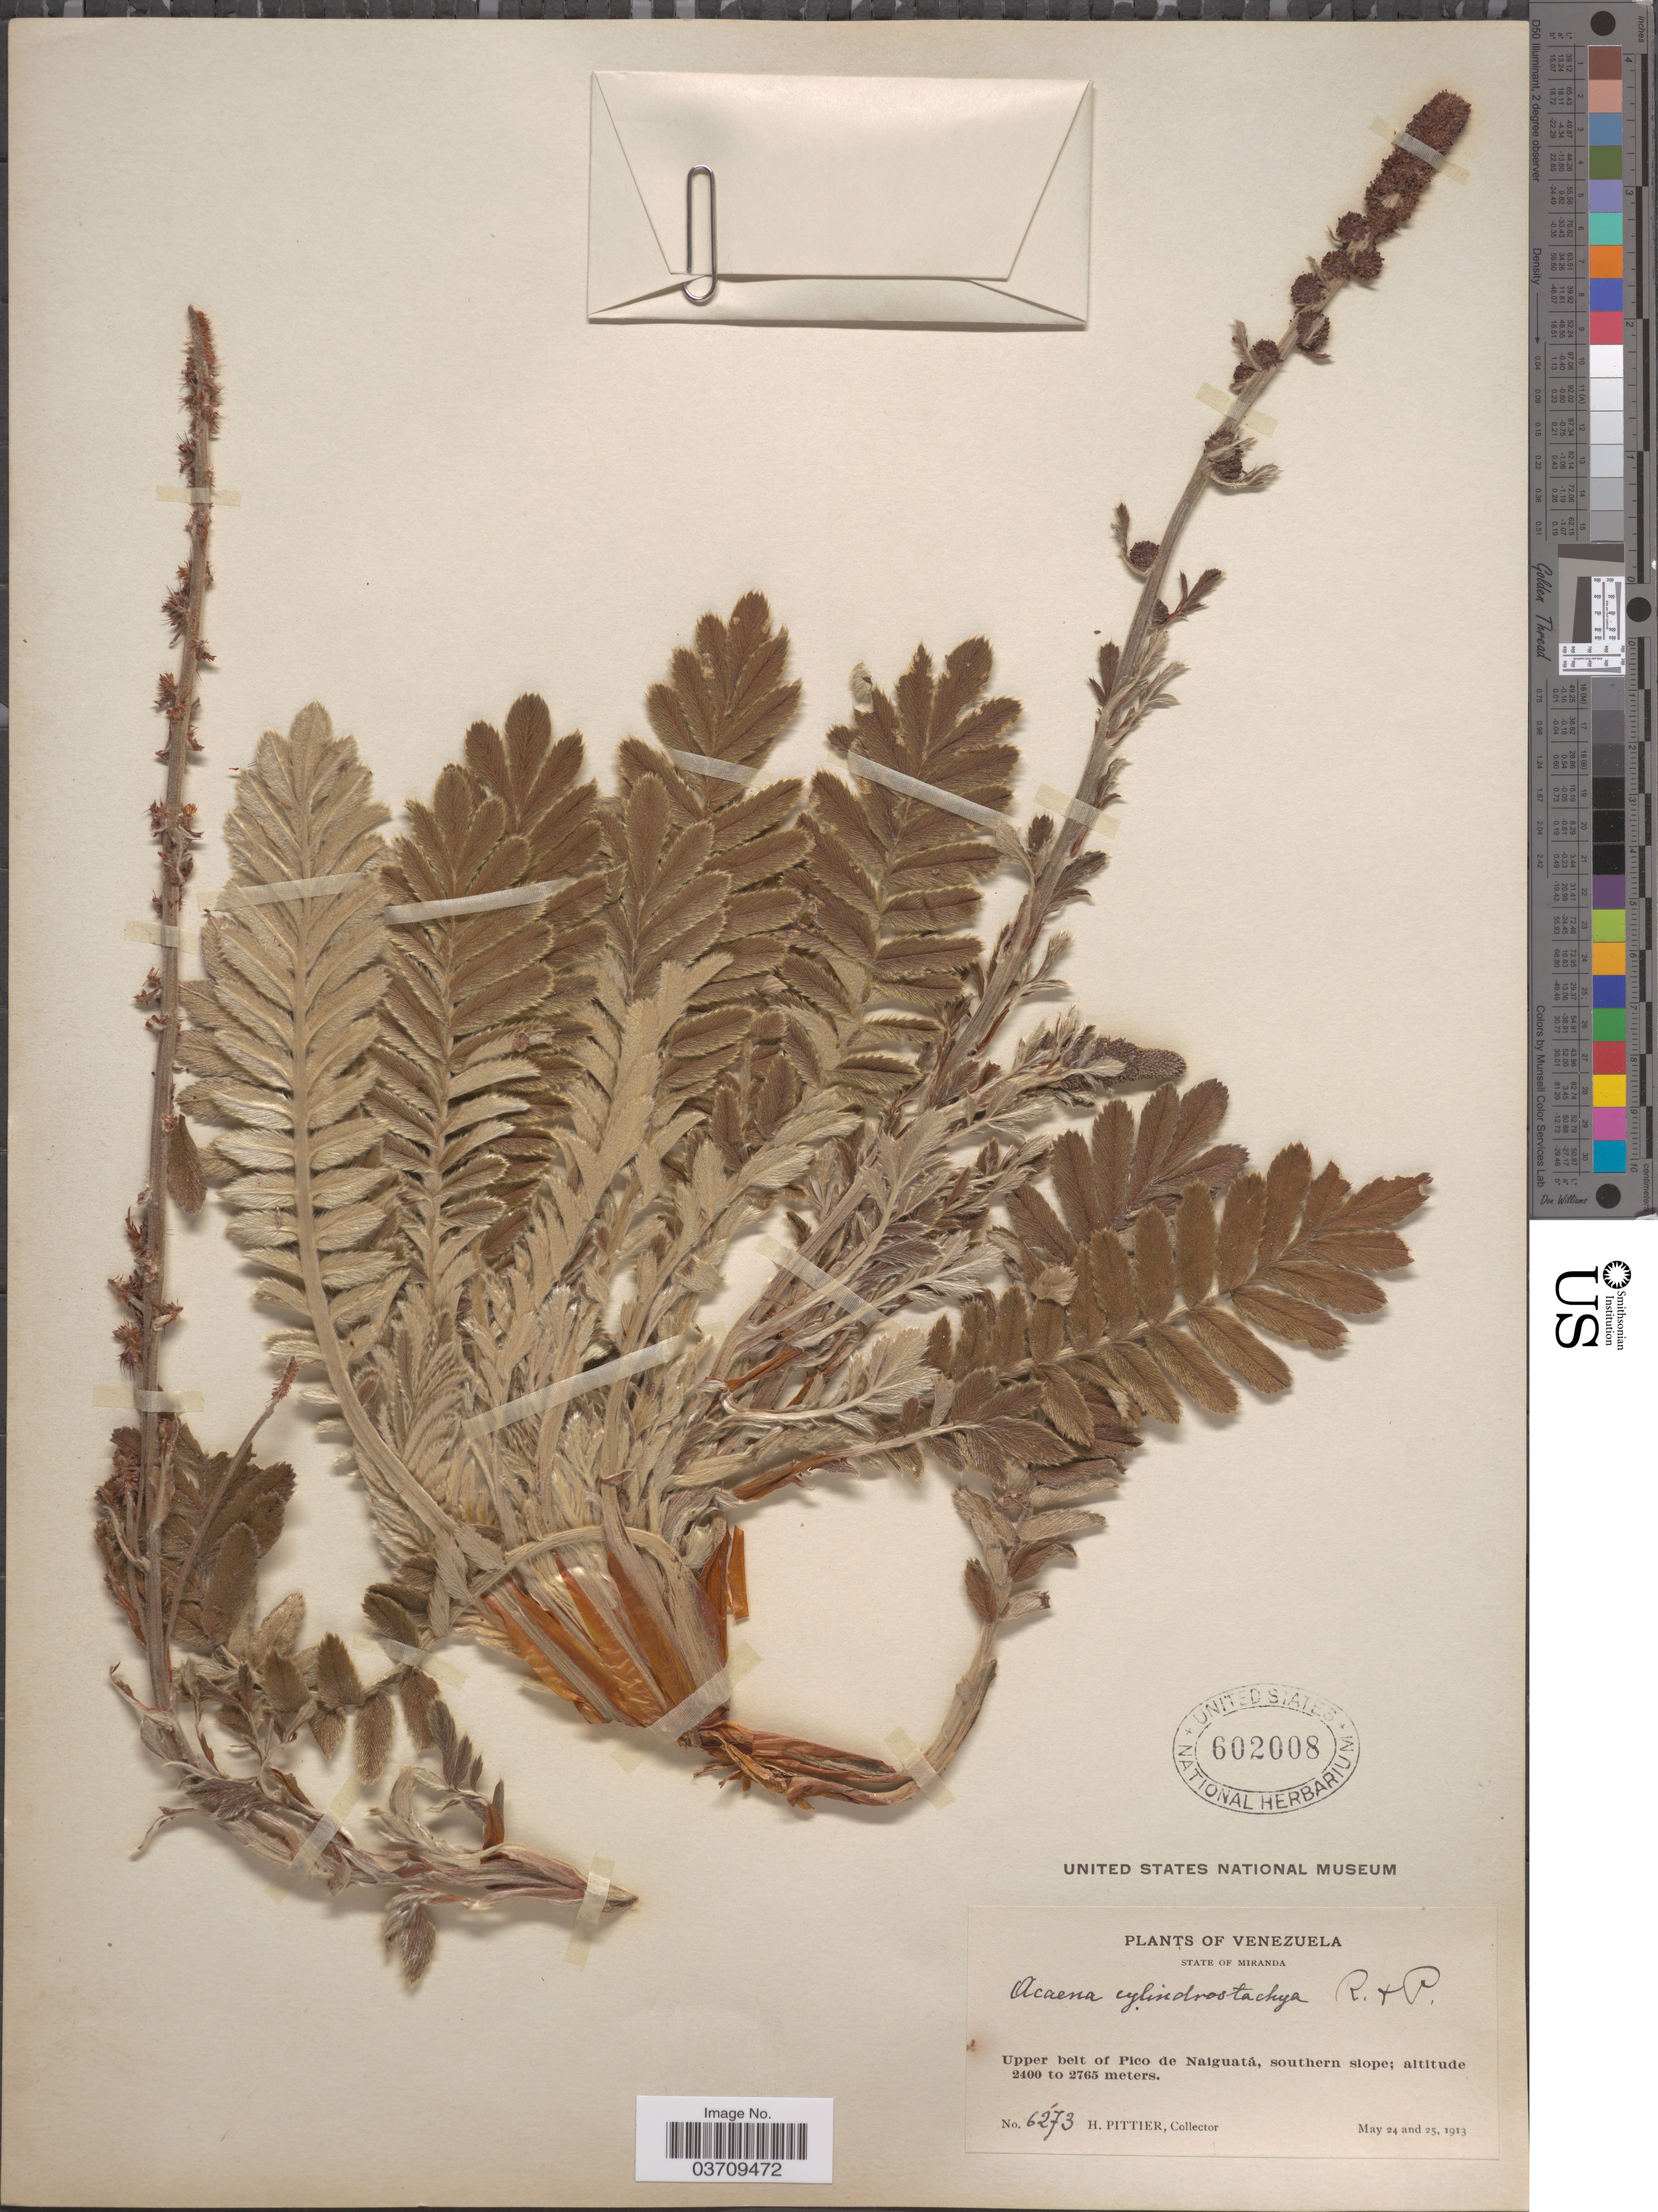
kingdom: Plantae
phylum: Tracheophyta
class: Magnoliopsida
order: Rosales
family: Rosaceae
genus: Acaena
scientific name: Acaena cylindristachya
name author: Ruiz & Pav.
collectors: H. F. Pittier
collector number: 6273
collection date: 1913-05-24/1913-05-25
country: Venezuela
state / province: Miranda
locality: Upper belt of Pico de Naiguatá, southern slope.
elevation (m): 2400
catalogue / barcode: US 602008